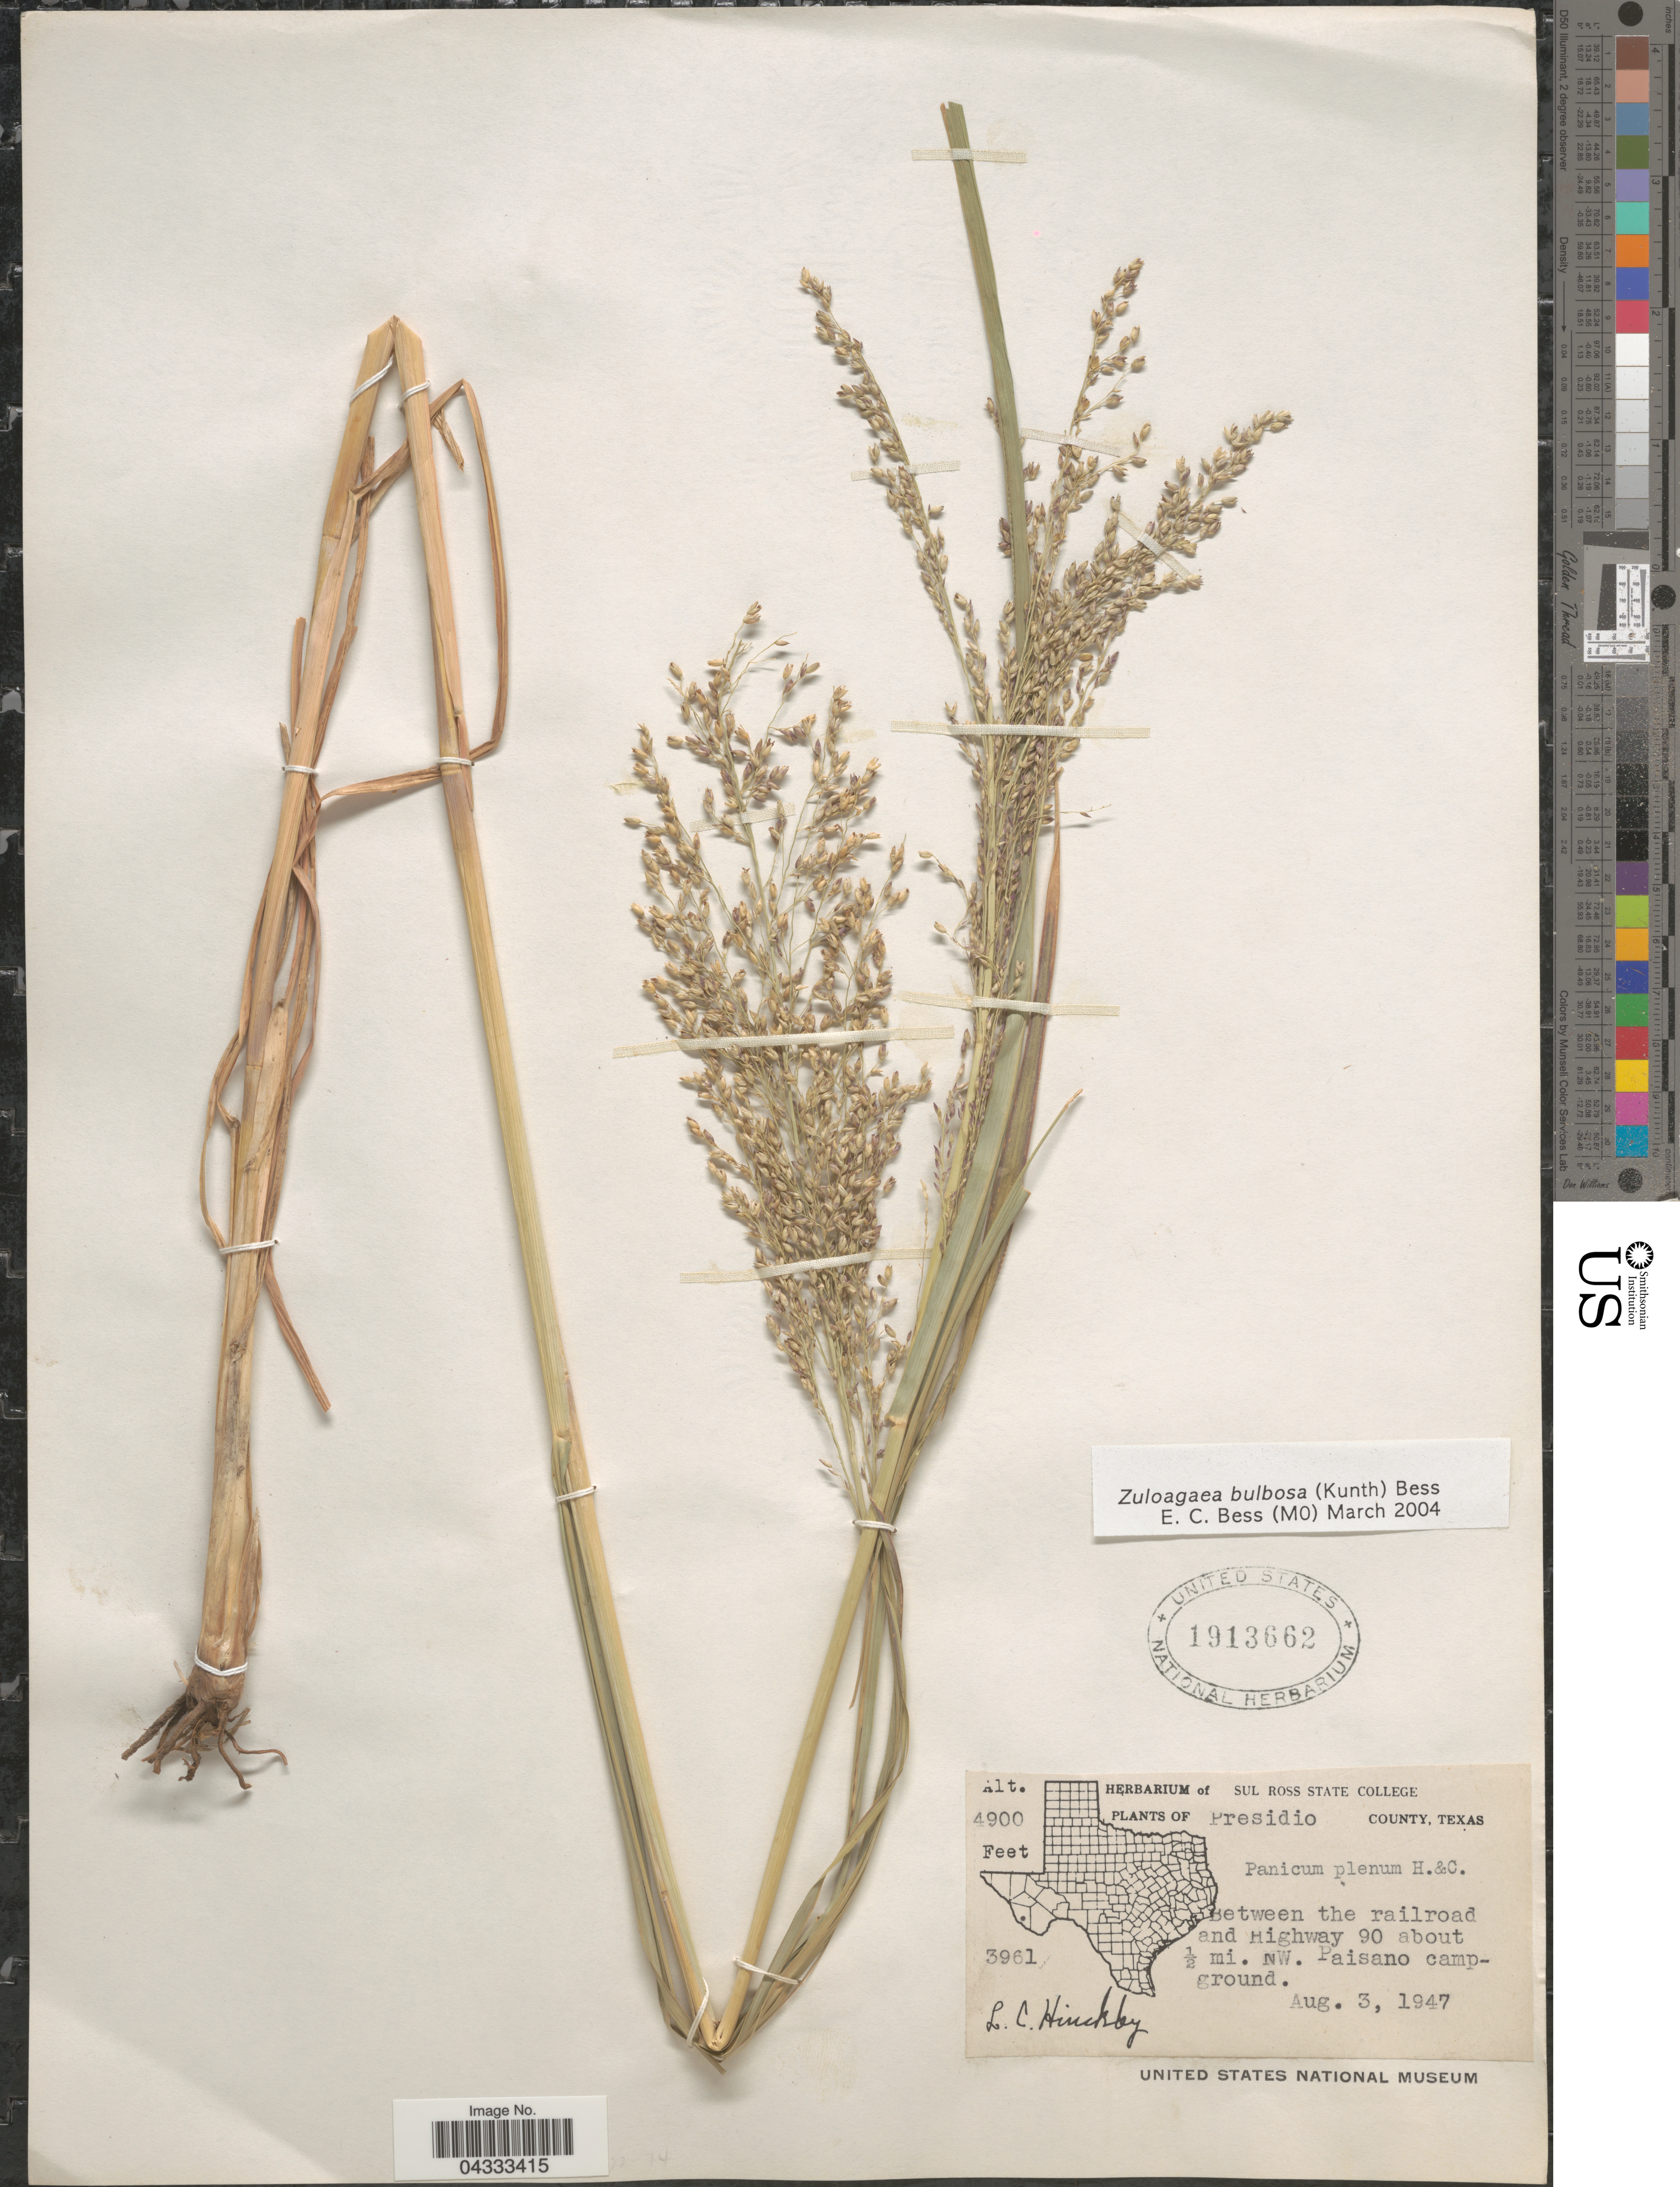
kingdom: Plantae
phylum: Tracheophyta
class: Liliopsida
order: Poales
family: Poaceae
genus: Zuloagaea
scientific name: Zuloagaea bulbosa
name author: (Kunth) E. Bess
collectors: L. Hinckley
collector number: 3961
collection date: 1947-08-03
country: United States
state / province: Texas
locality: Presidio County. Between the railroad and Highway 90 about ½ mi. NW. Paisano campground.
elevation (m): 1494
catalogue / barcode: US 1913662